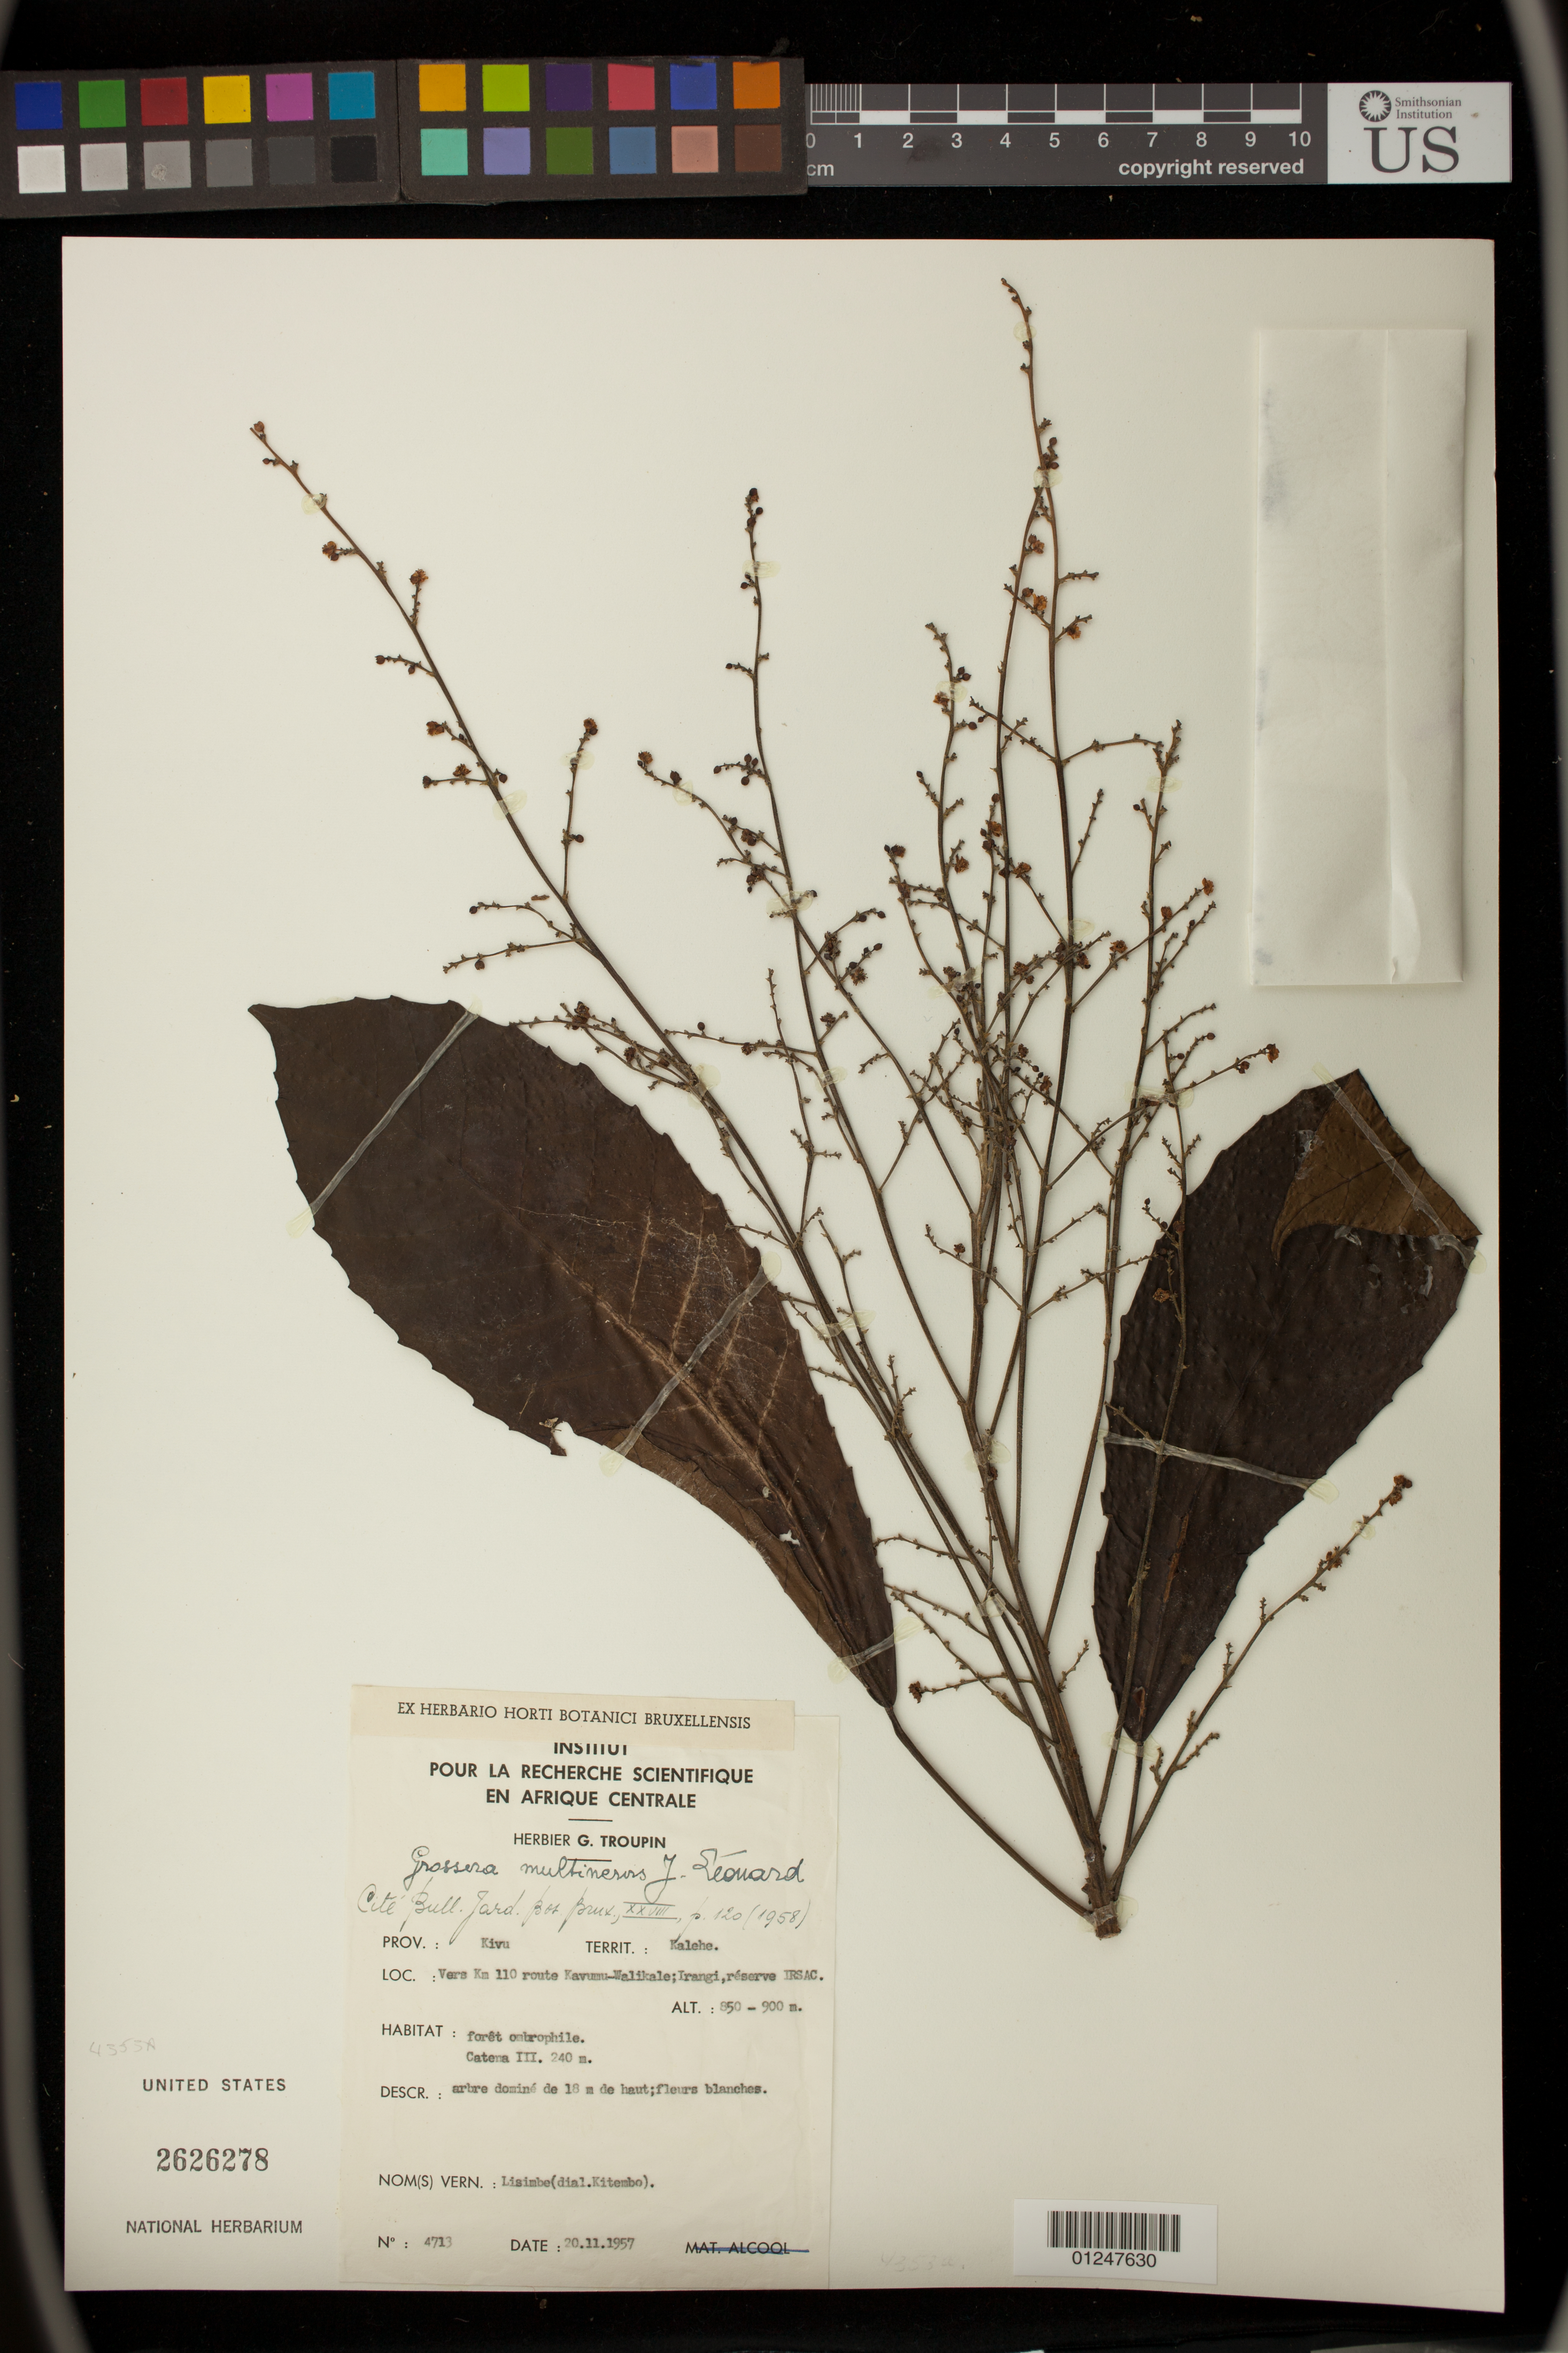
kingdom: Plantae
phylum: Tracheophyta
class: Magnoliopsida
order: Malpighiales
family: Euphorbiaceae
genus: Grossera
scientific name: Grossera paniculata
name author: Pax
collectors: G. Troupin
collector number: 4713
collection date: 1957-11-20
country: Congo, Democratic Republic of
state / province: Sud-Kivu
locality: Kalehe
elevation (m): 850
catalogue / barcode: US 2626278